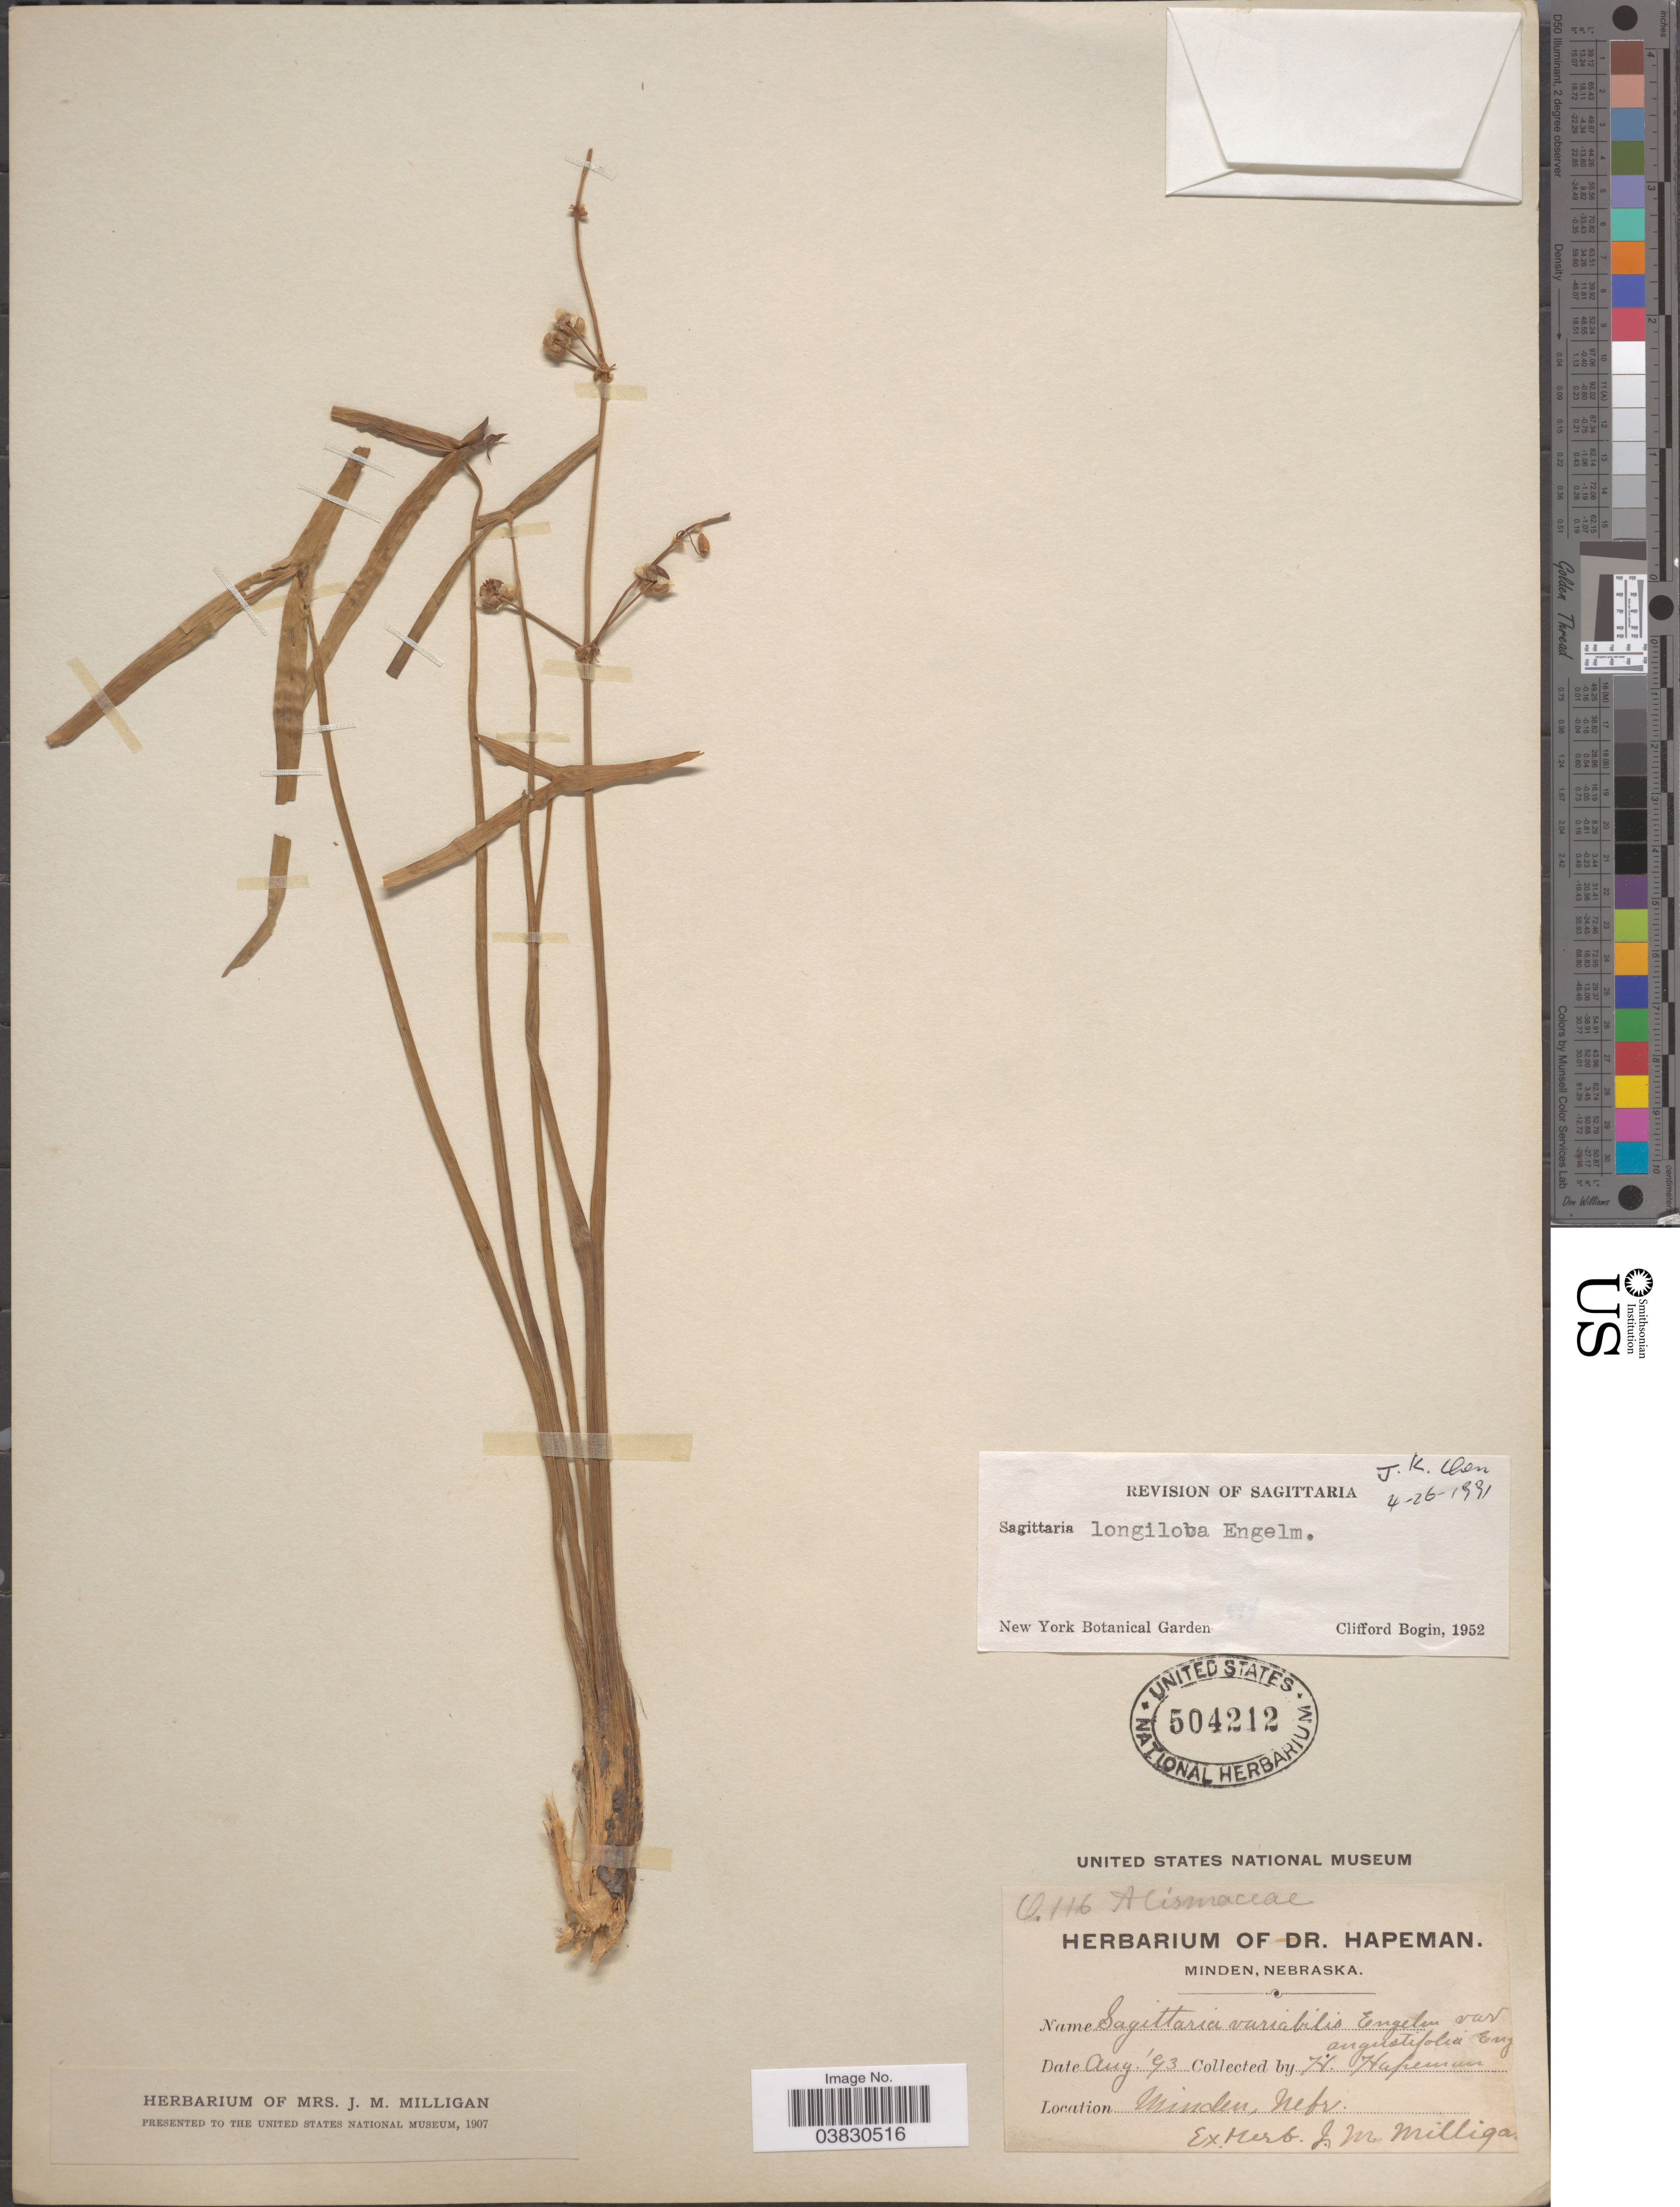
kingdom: Plantae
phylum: Tracheophyta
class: Liliopsida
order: Alismatales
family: Alismataceae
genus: Sagittaria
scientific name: Sagittaria longiloba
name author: Engelm. ex J.G. Sm.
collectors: H. Hapeman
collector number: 116*?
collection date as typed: Transcribed d/m/y: /8/93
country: United States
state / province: Nebraska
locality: Minden.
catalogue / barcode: US 504212